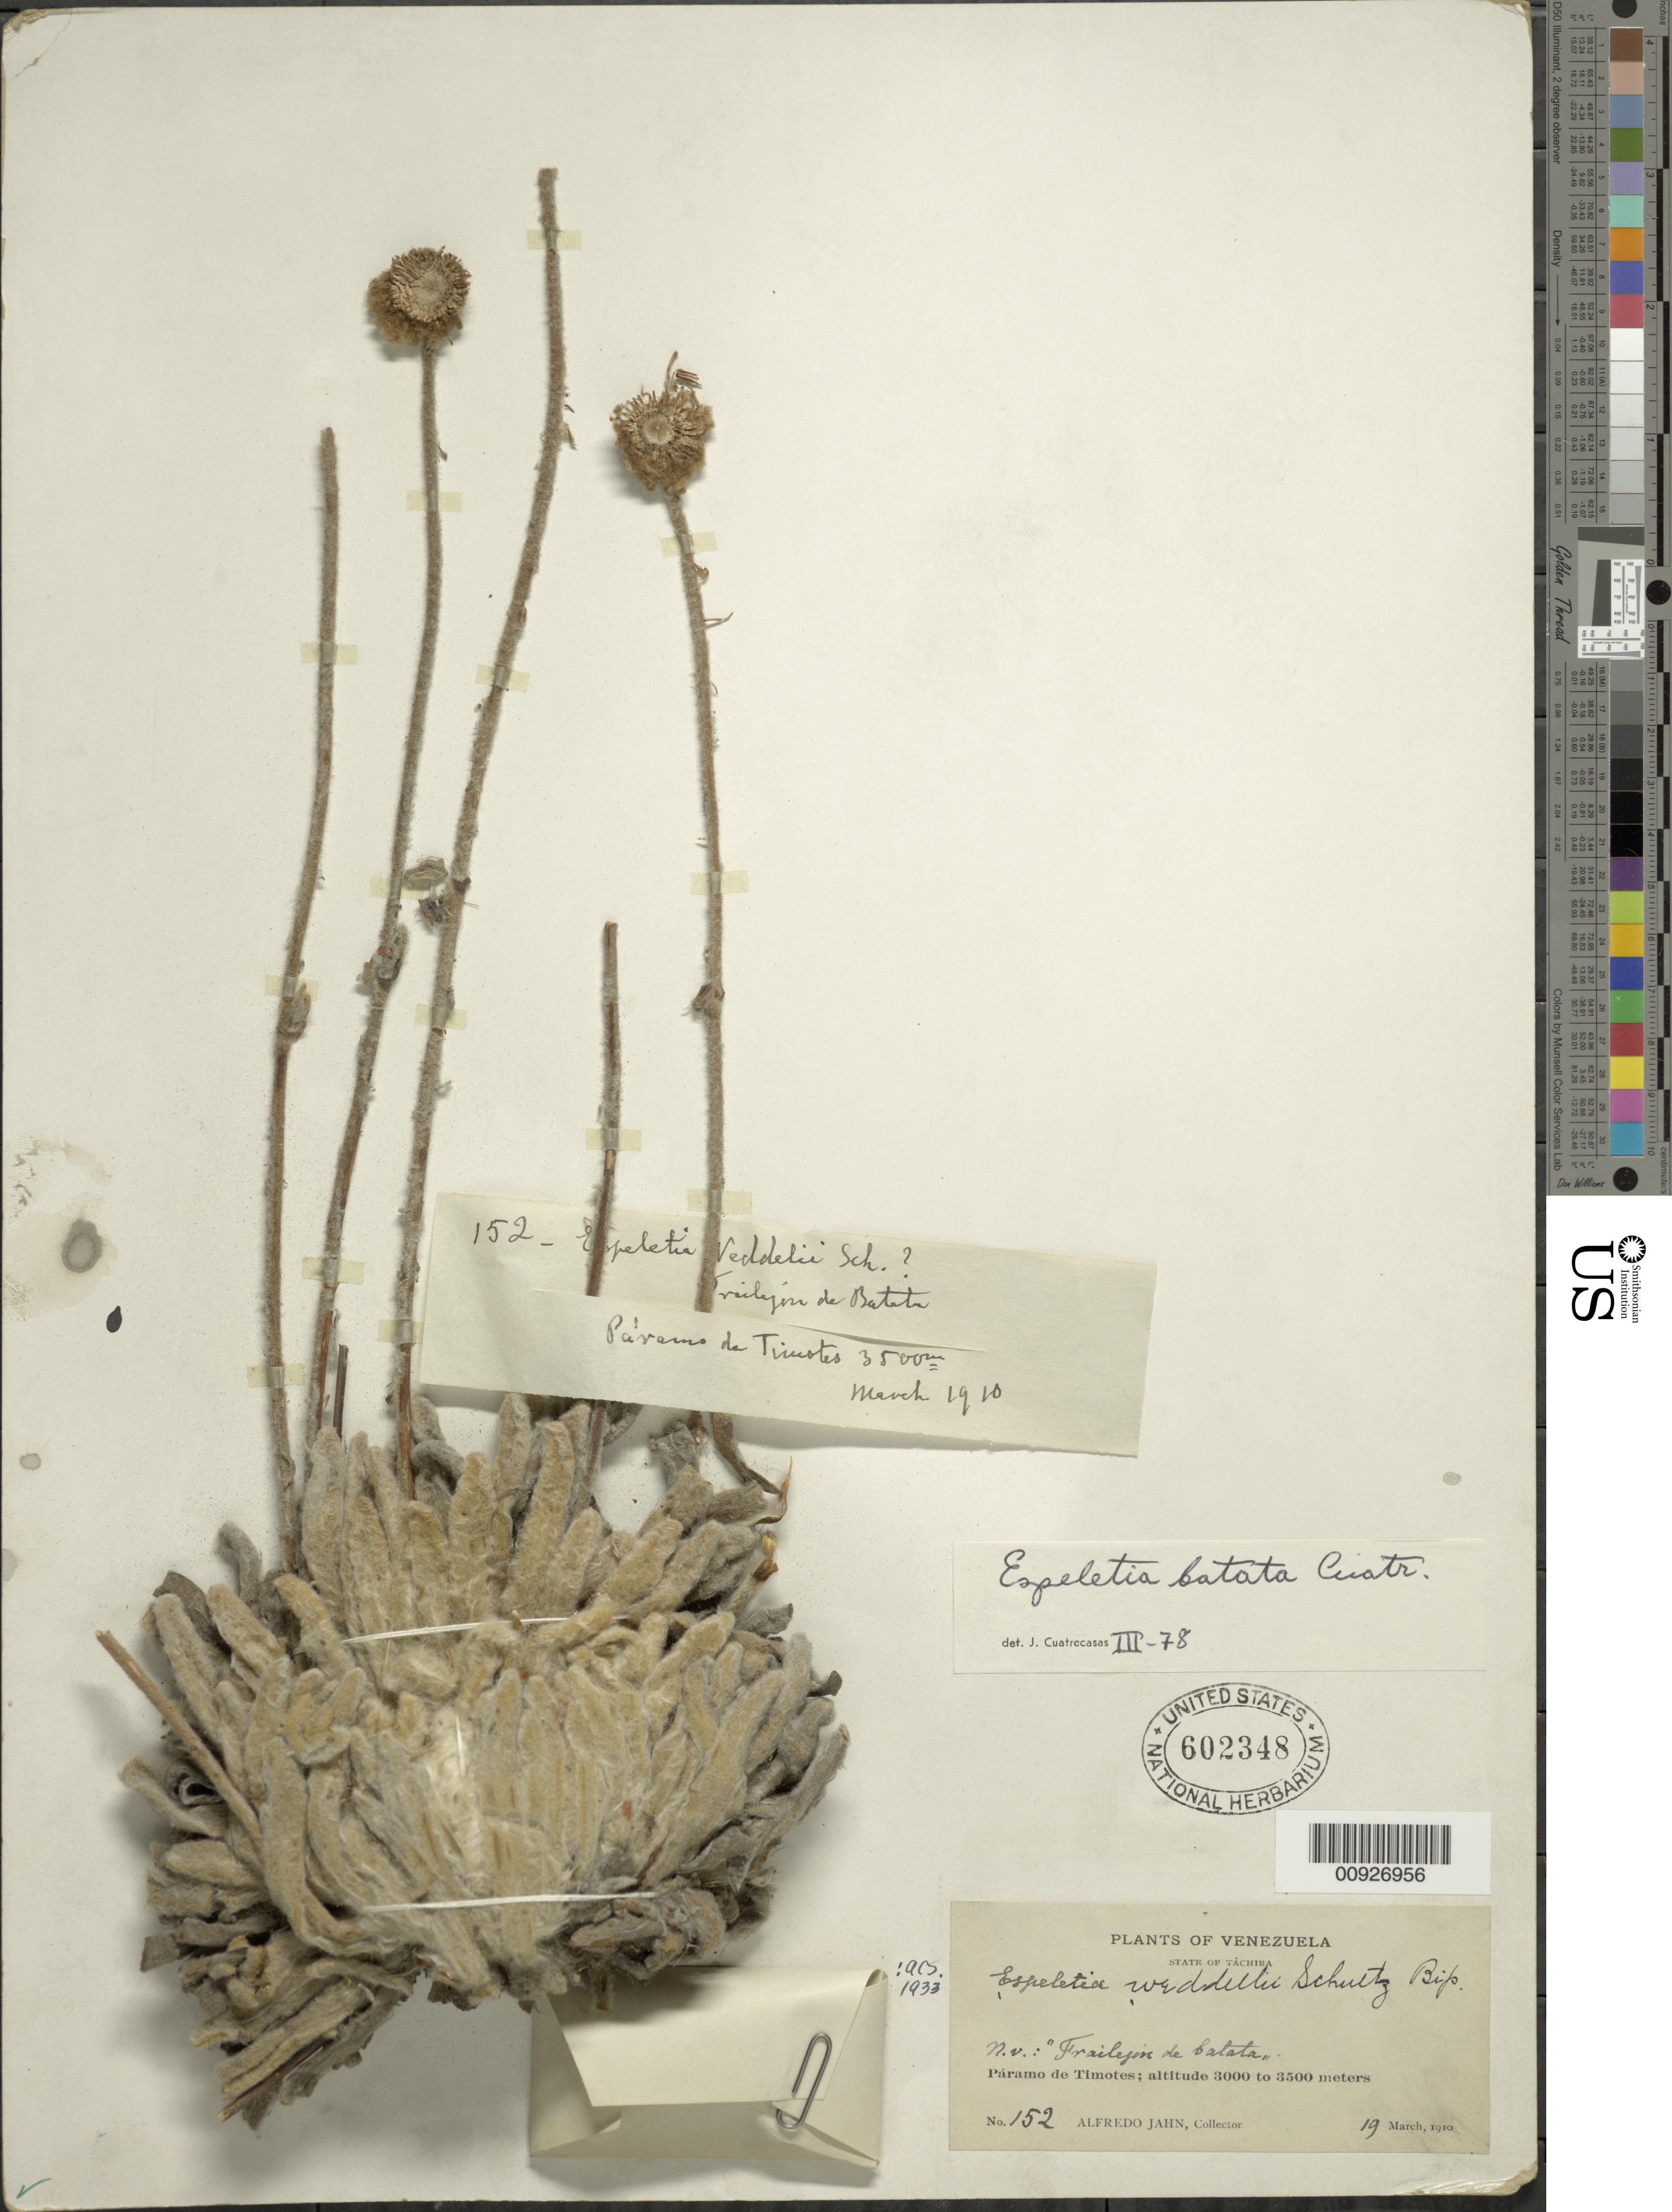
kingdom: Plantae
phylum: Tracheophyta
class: Magnoliopsida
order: Asterales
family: Asteraceae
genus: Espeletia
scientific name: Espeletia batata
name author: Cuatrec.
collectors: A. Jahn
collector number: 152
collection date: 1910-03-19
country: Venezuela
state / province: Táchira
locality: Páramo de Timotes.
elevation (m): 3000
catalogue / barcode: US 602348